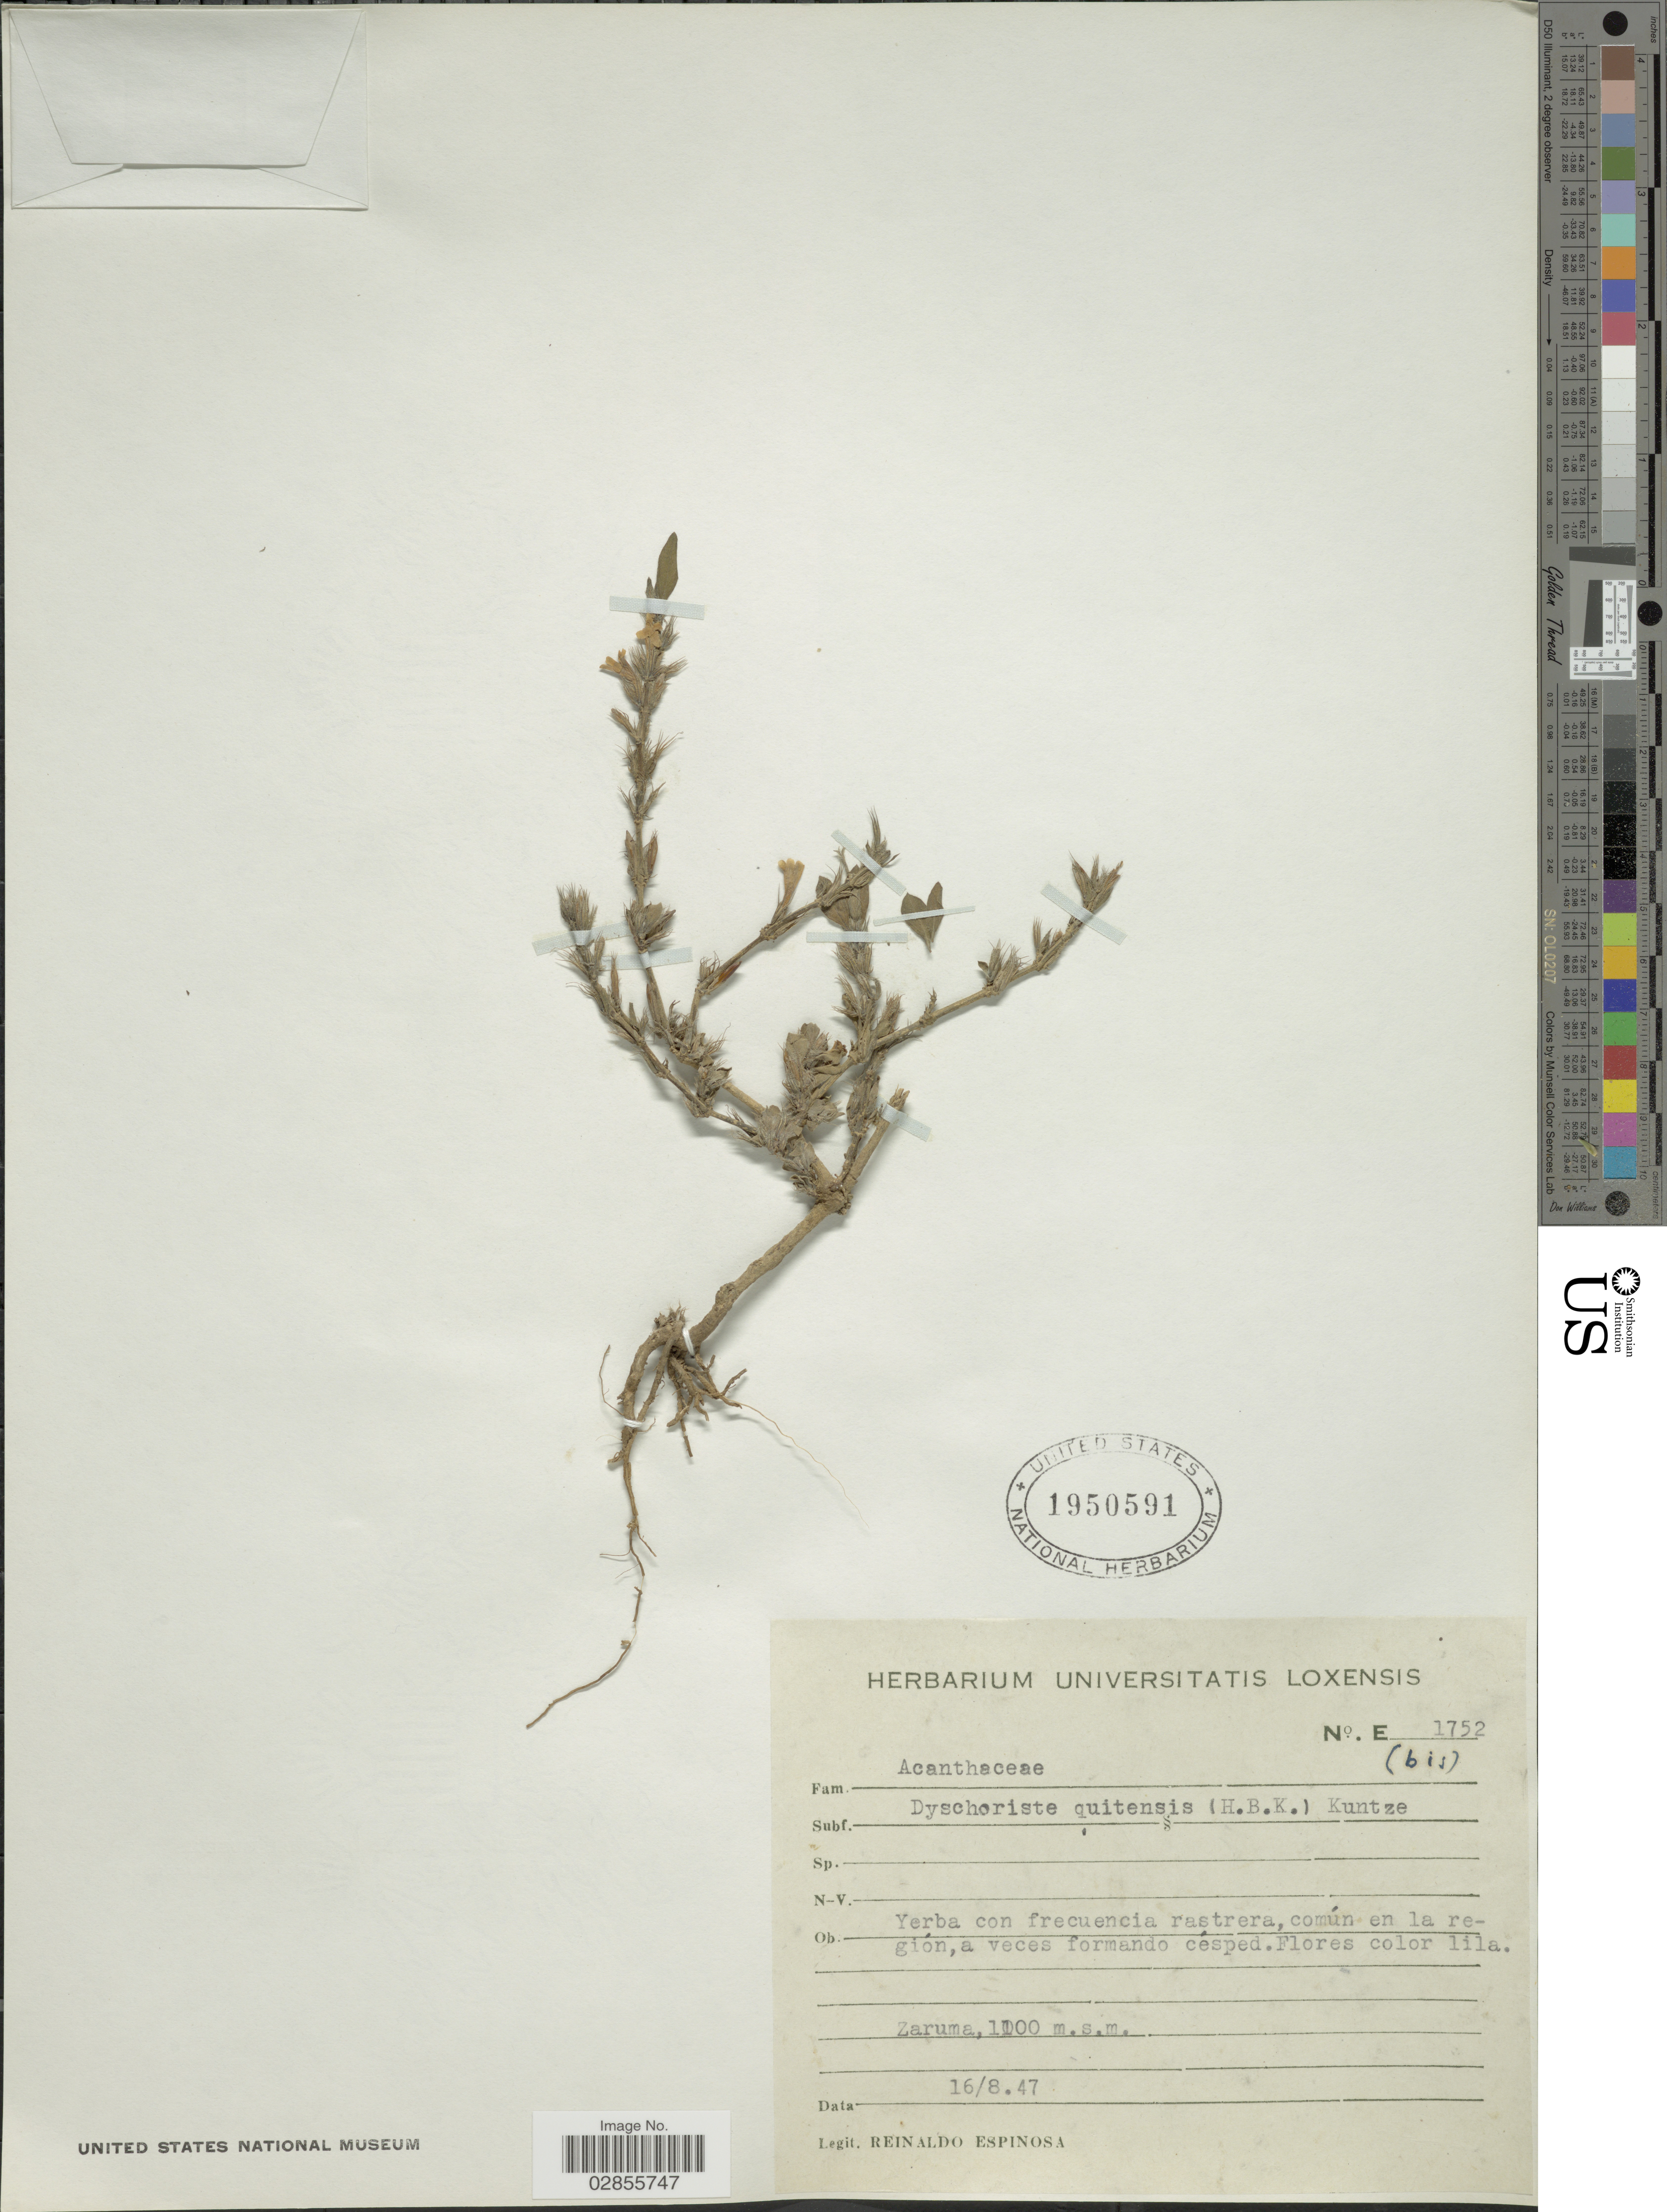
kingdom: Plantae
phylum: Tracheophyta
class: Magnoliopsida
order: Lamiales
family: Acanthaceae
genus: Dyschoriste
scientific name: Dyschoriste quitensis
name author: (Kunth) Kuntze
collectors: R. Espinosa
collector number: E1752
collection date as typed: Transcribed d/m/y: 16/8/47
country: Ecuador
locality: Zaruma.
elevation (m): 1000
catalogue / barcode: US 1950591